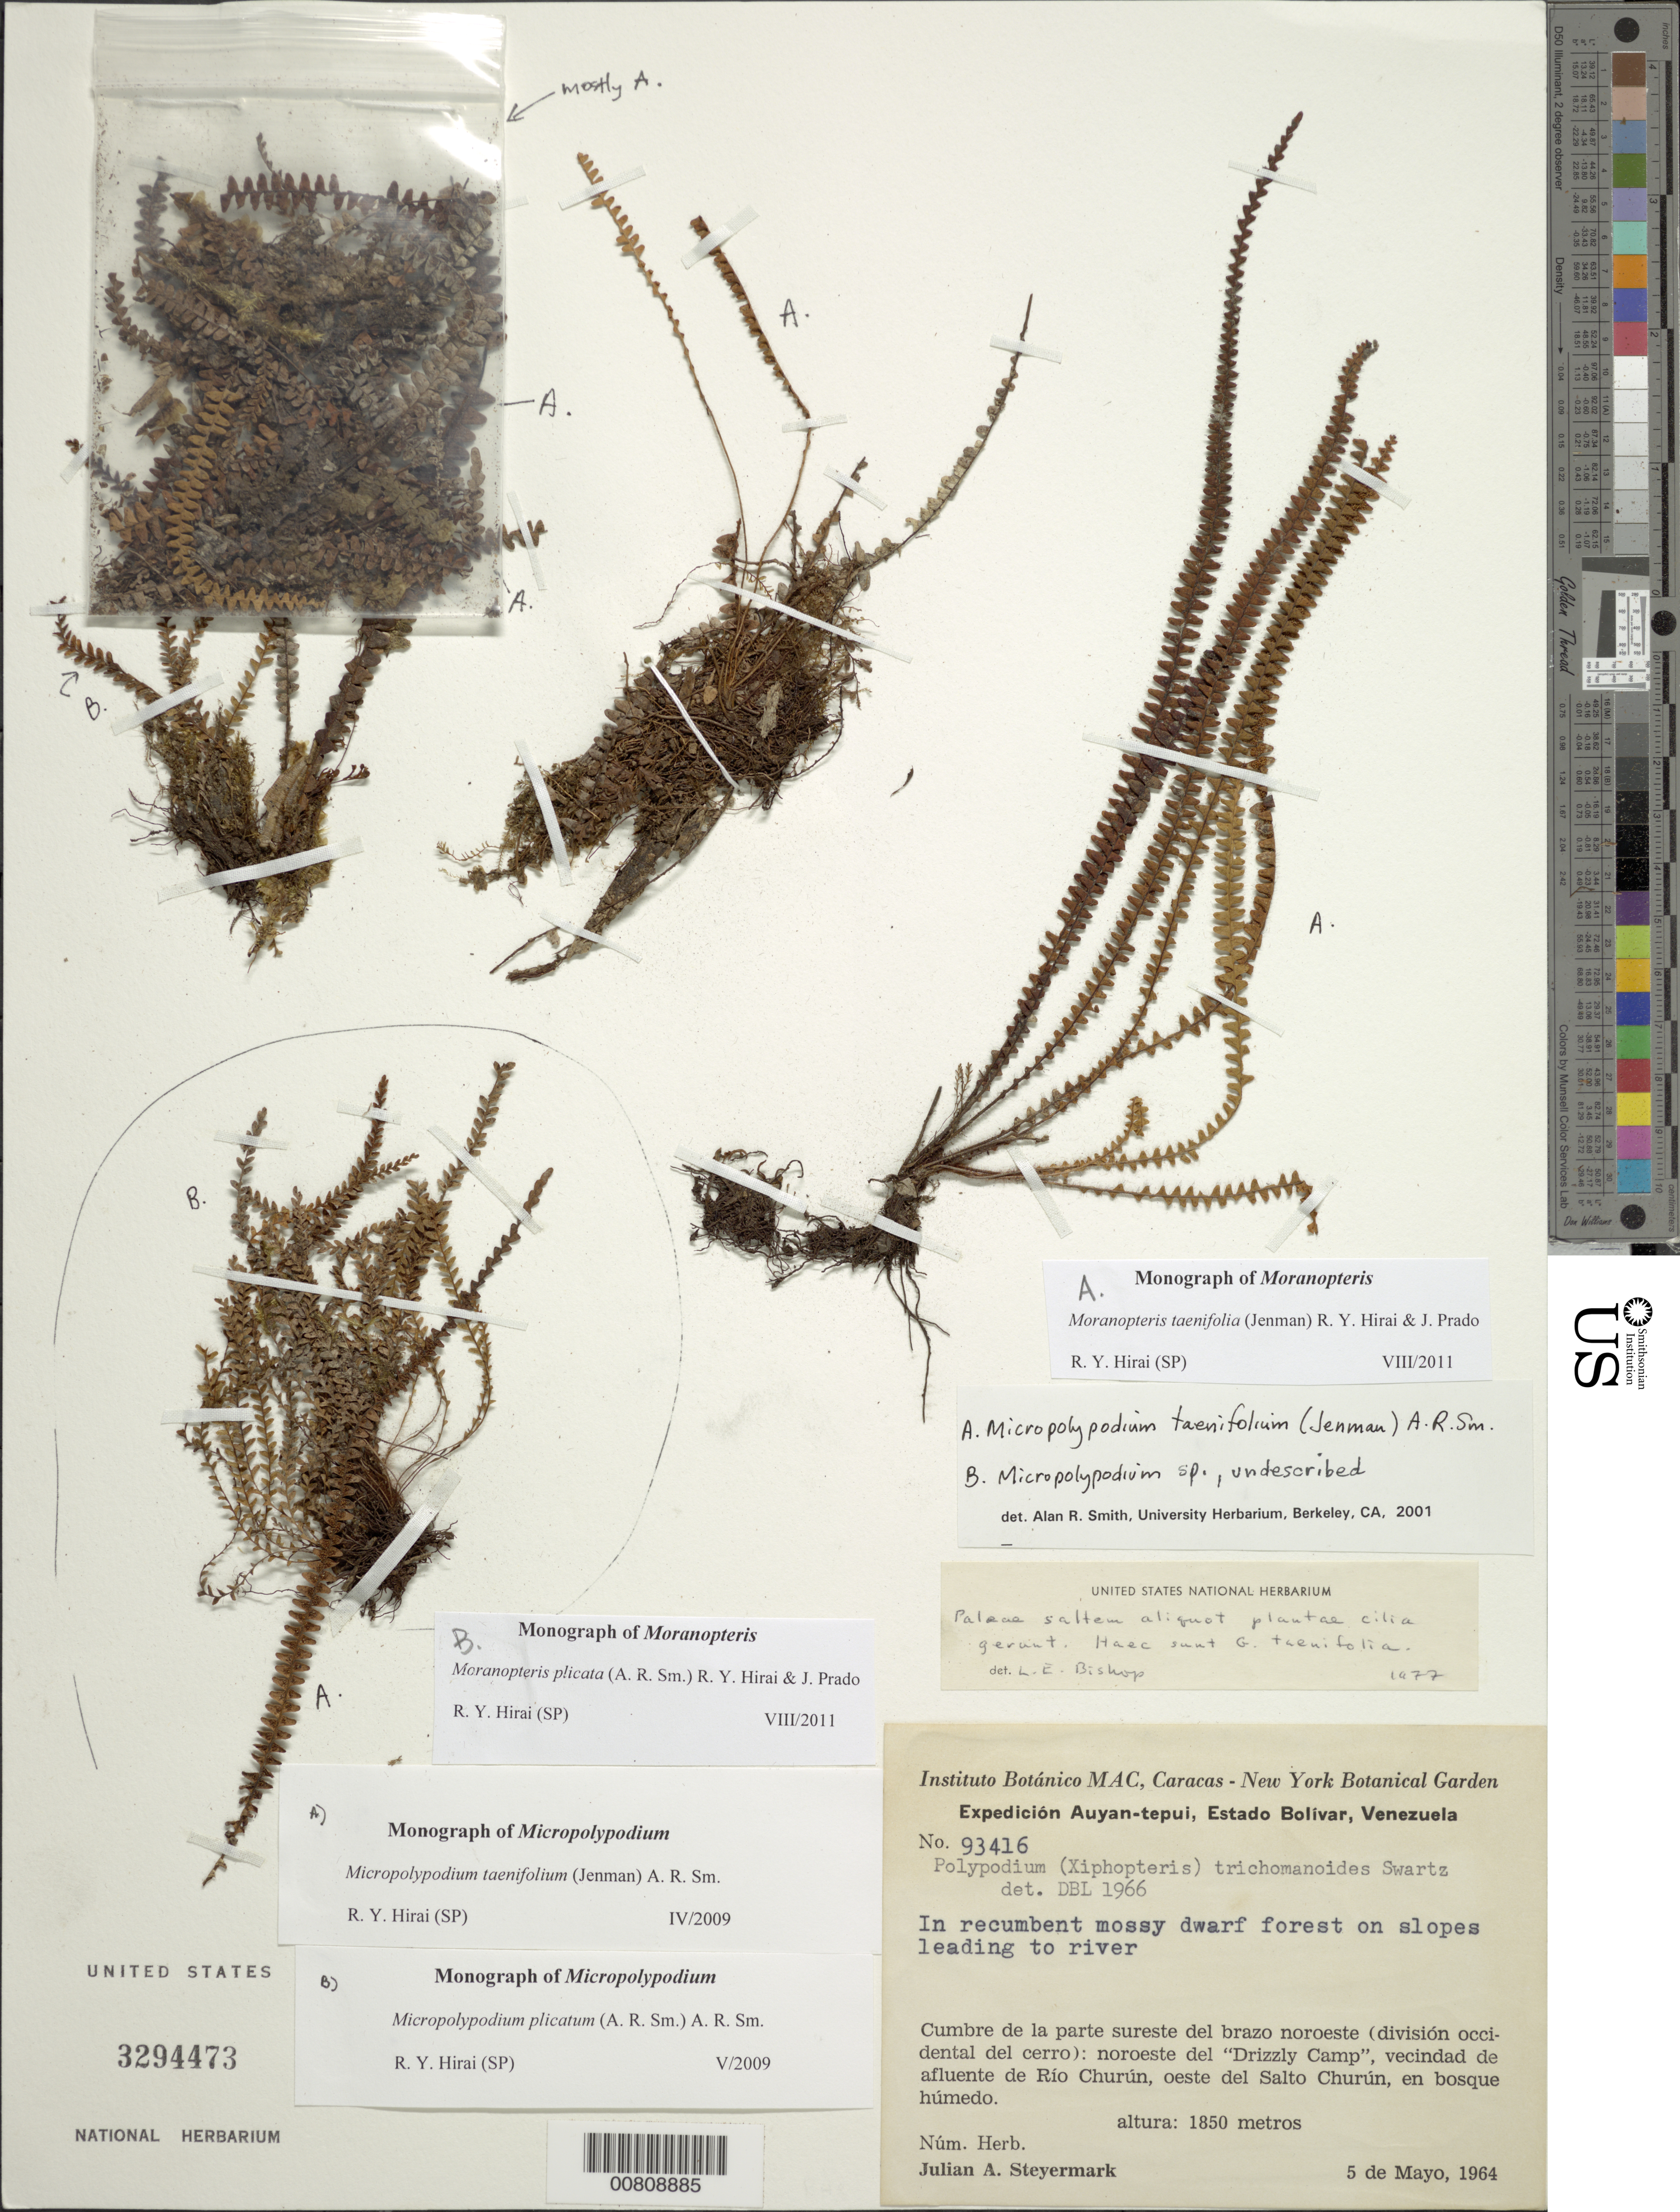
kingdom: Plantae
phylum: Tracheophyta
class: Polypodiopsida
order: Polypodiales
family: Polypodiaceae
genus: Moranopteris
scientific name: Moranopteris plicata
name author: (A.R. Sm.) R. Y. Hirai & J. Prado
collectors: J. Steyermark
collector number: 93416 b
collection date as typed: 5-May-64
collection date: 1964-05-05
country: Venezuela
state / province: Bolívar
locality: Auyan-tepuí, NW del "Drizzly Camp", vec afluente de Río Churún, W del Salto Churún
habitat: Recumbent mossy dwarf forest on slopes leading to river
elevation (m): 1850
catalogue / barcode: US 3294473-2